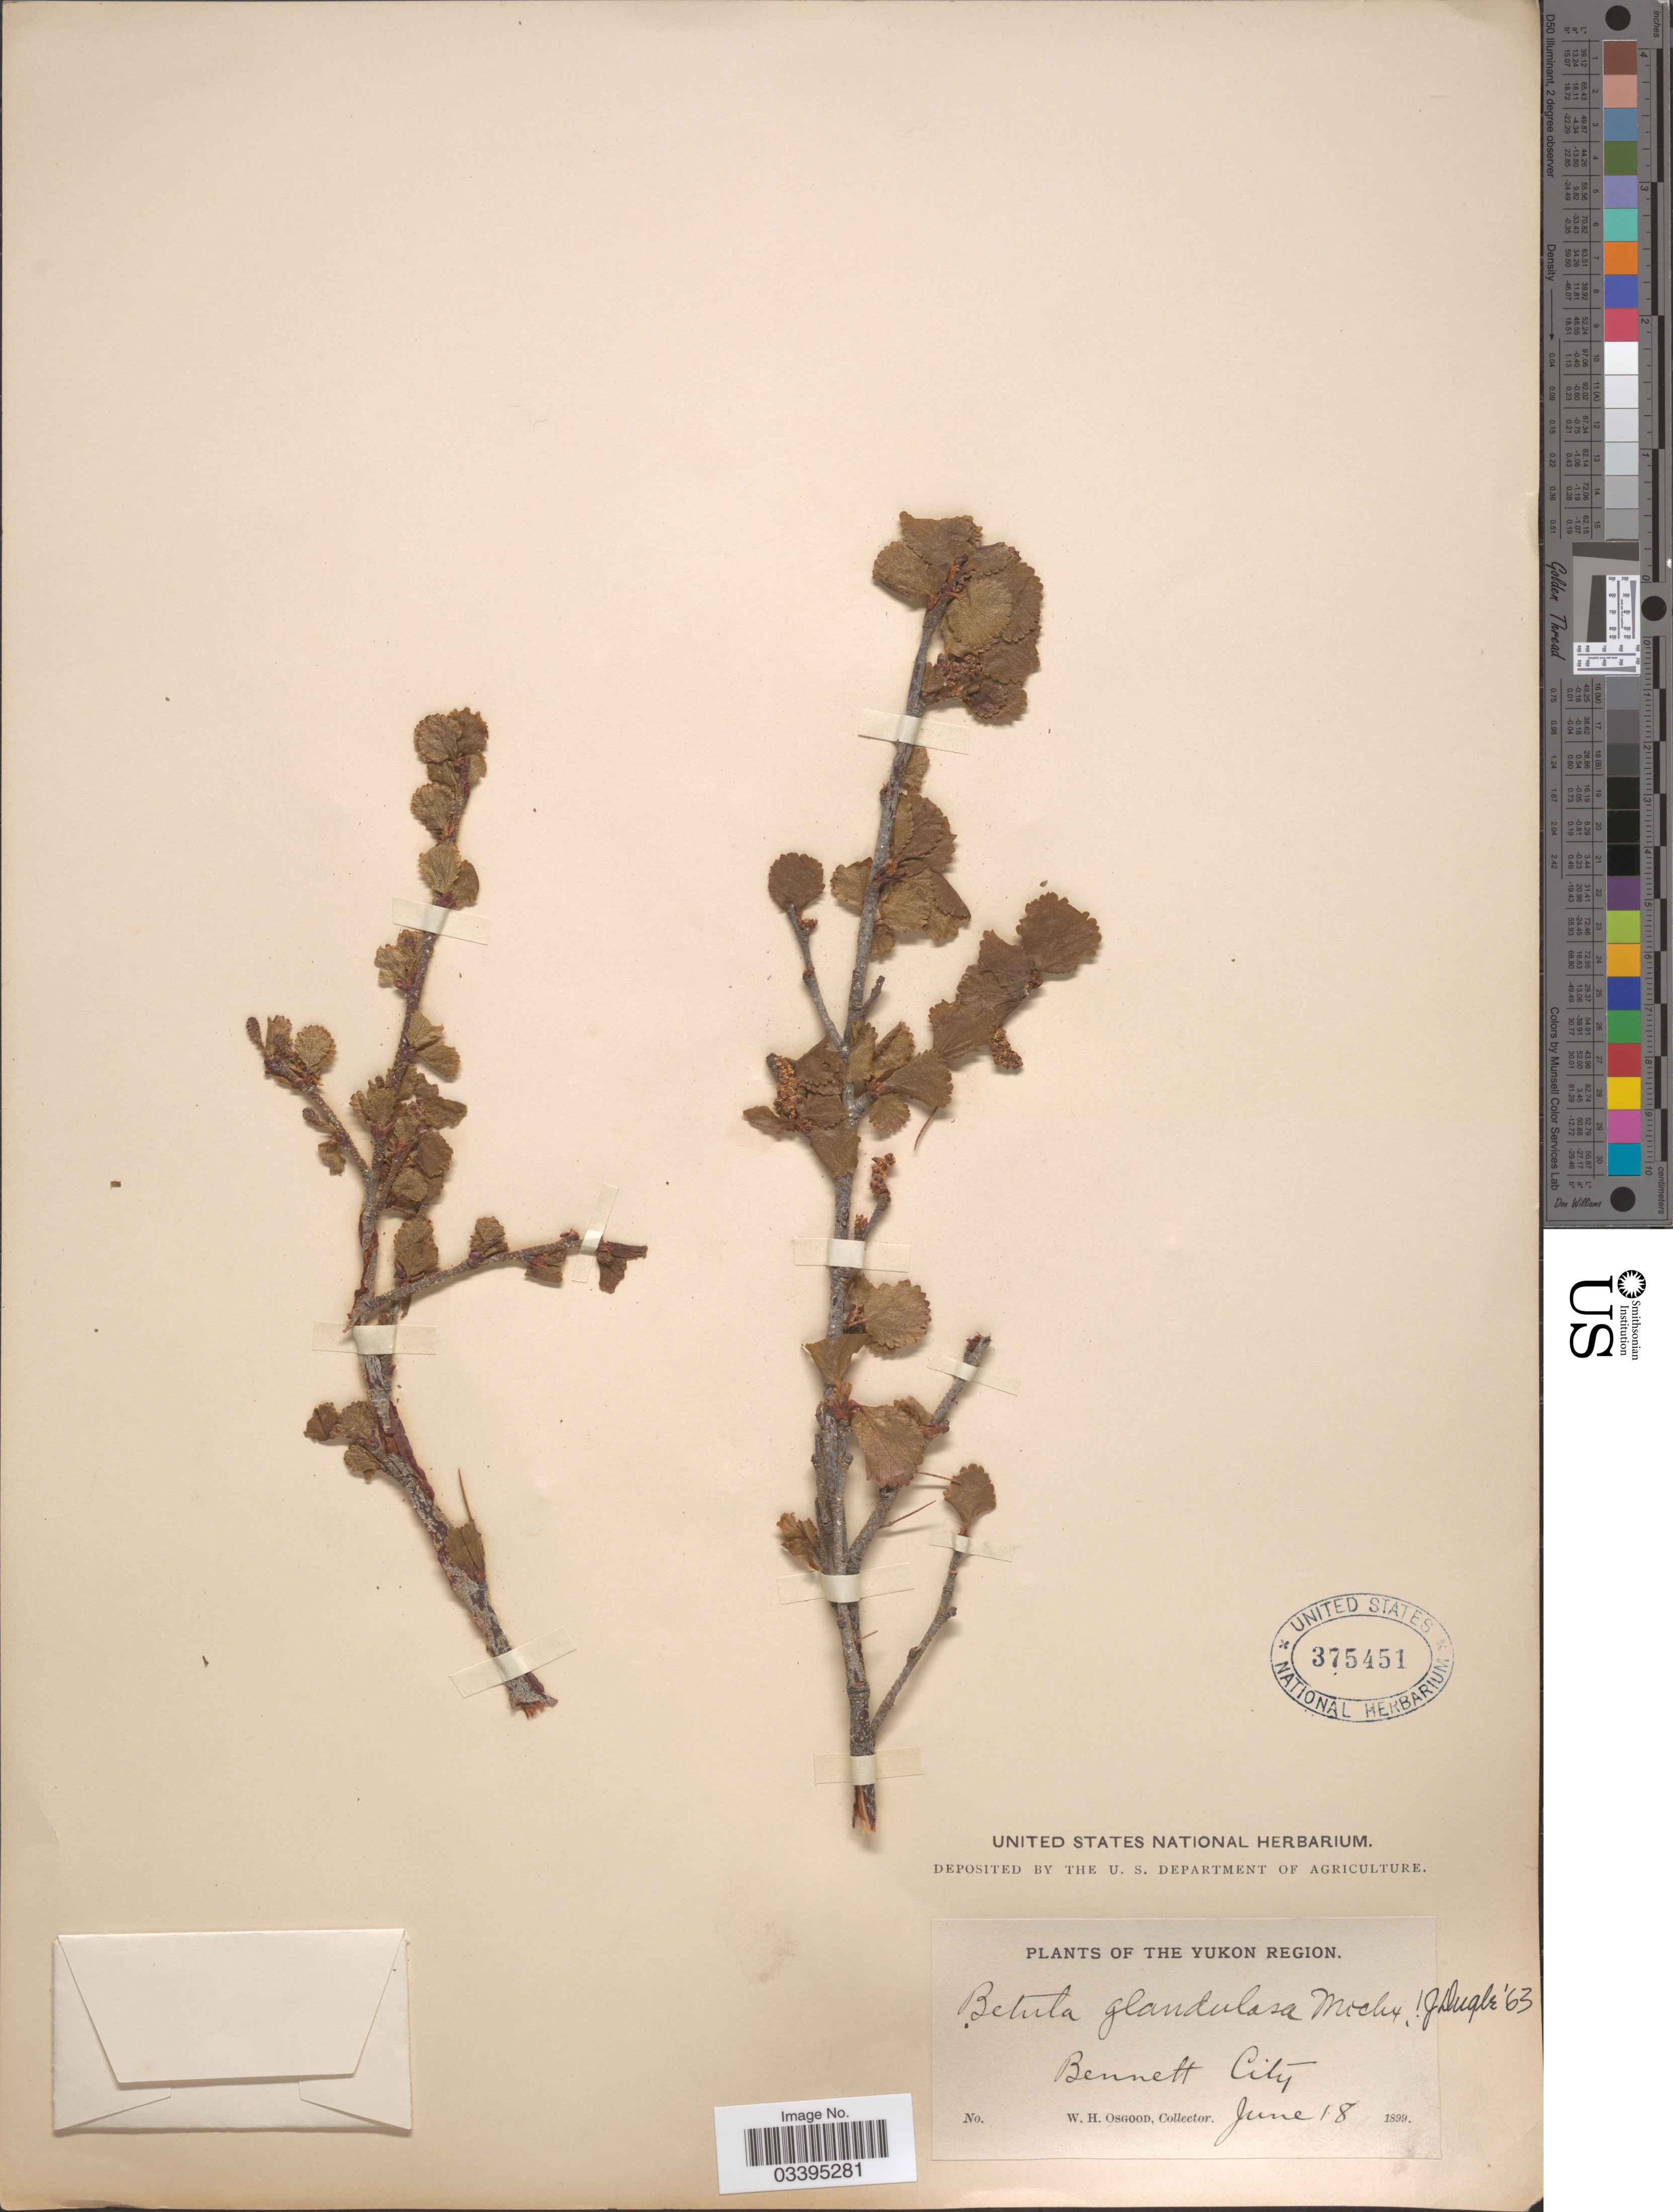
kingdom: Plantae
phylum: Tracheophyta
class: Magnoliopsida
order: Fagales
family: Betulaceae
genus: Betula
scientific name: Betula glandulosa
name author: Michx.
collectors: W. Osgood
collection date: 1899-06-18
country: Canada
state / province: Yukon Territory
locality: The Yukon Region. Bennett City.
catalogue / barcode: US 375451